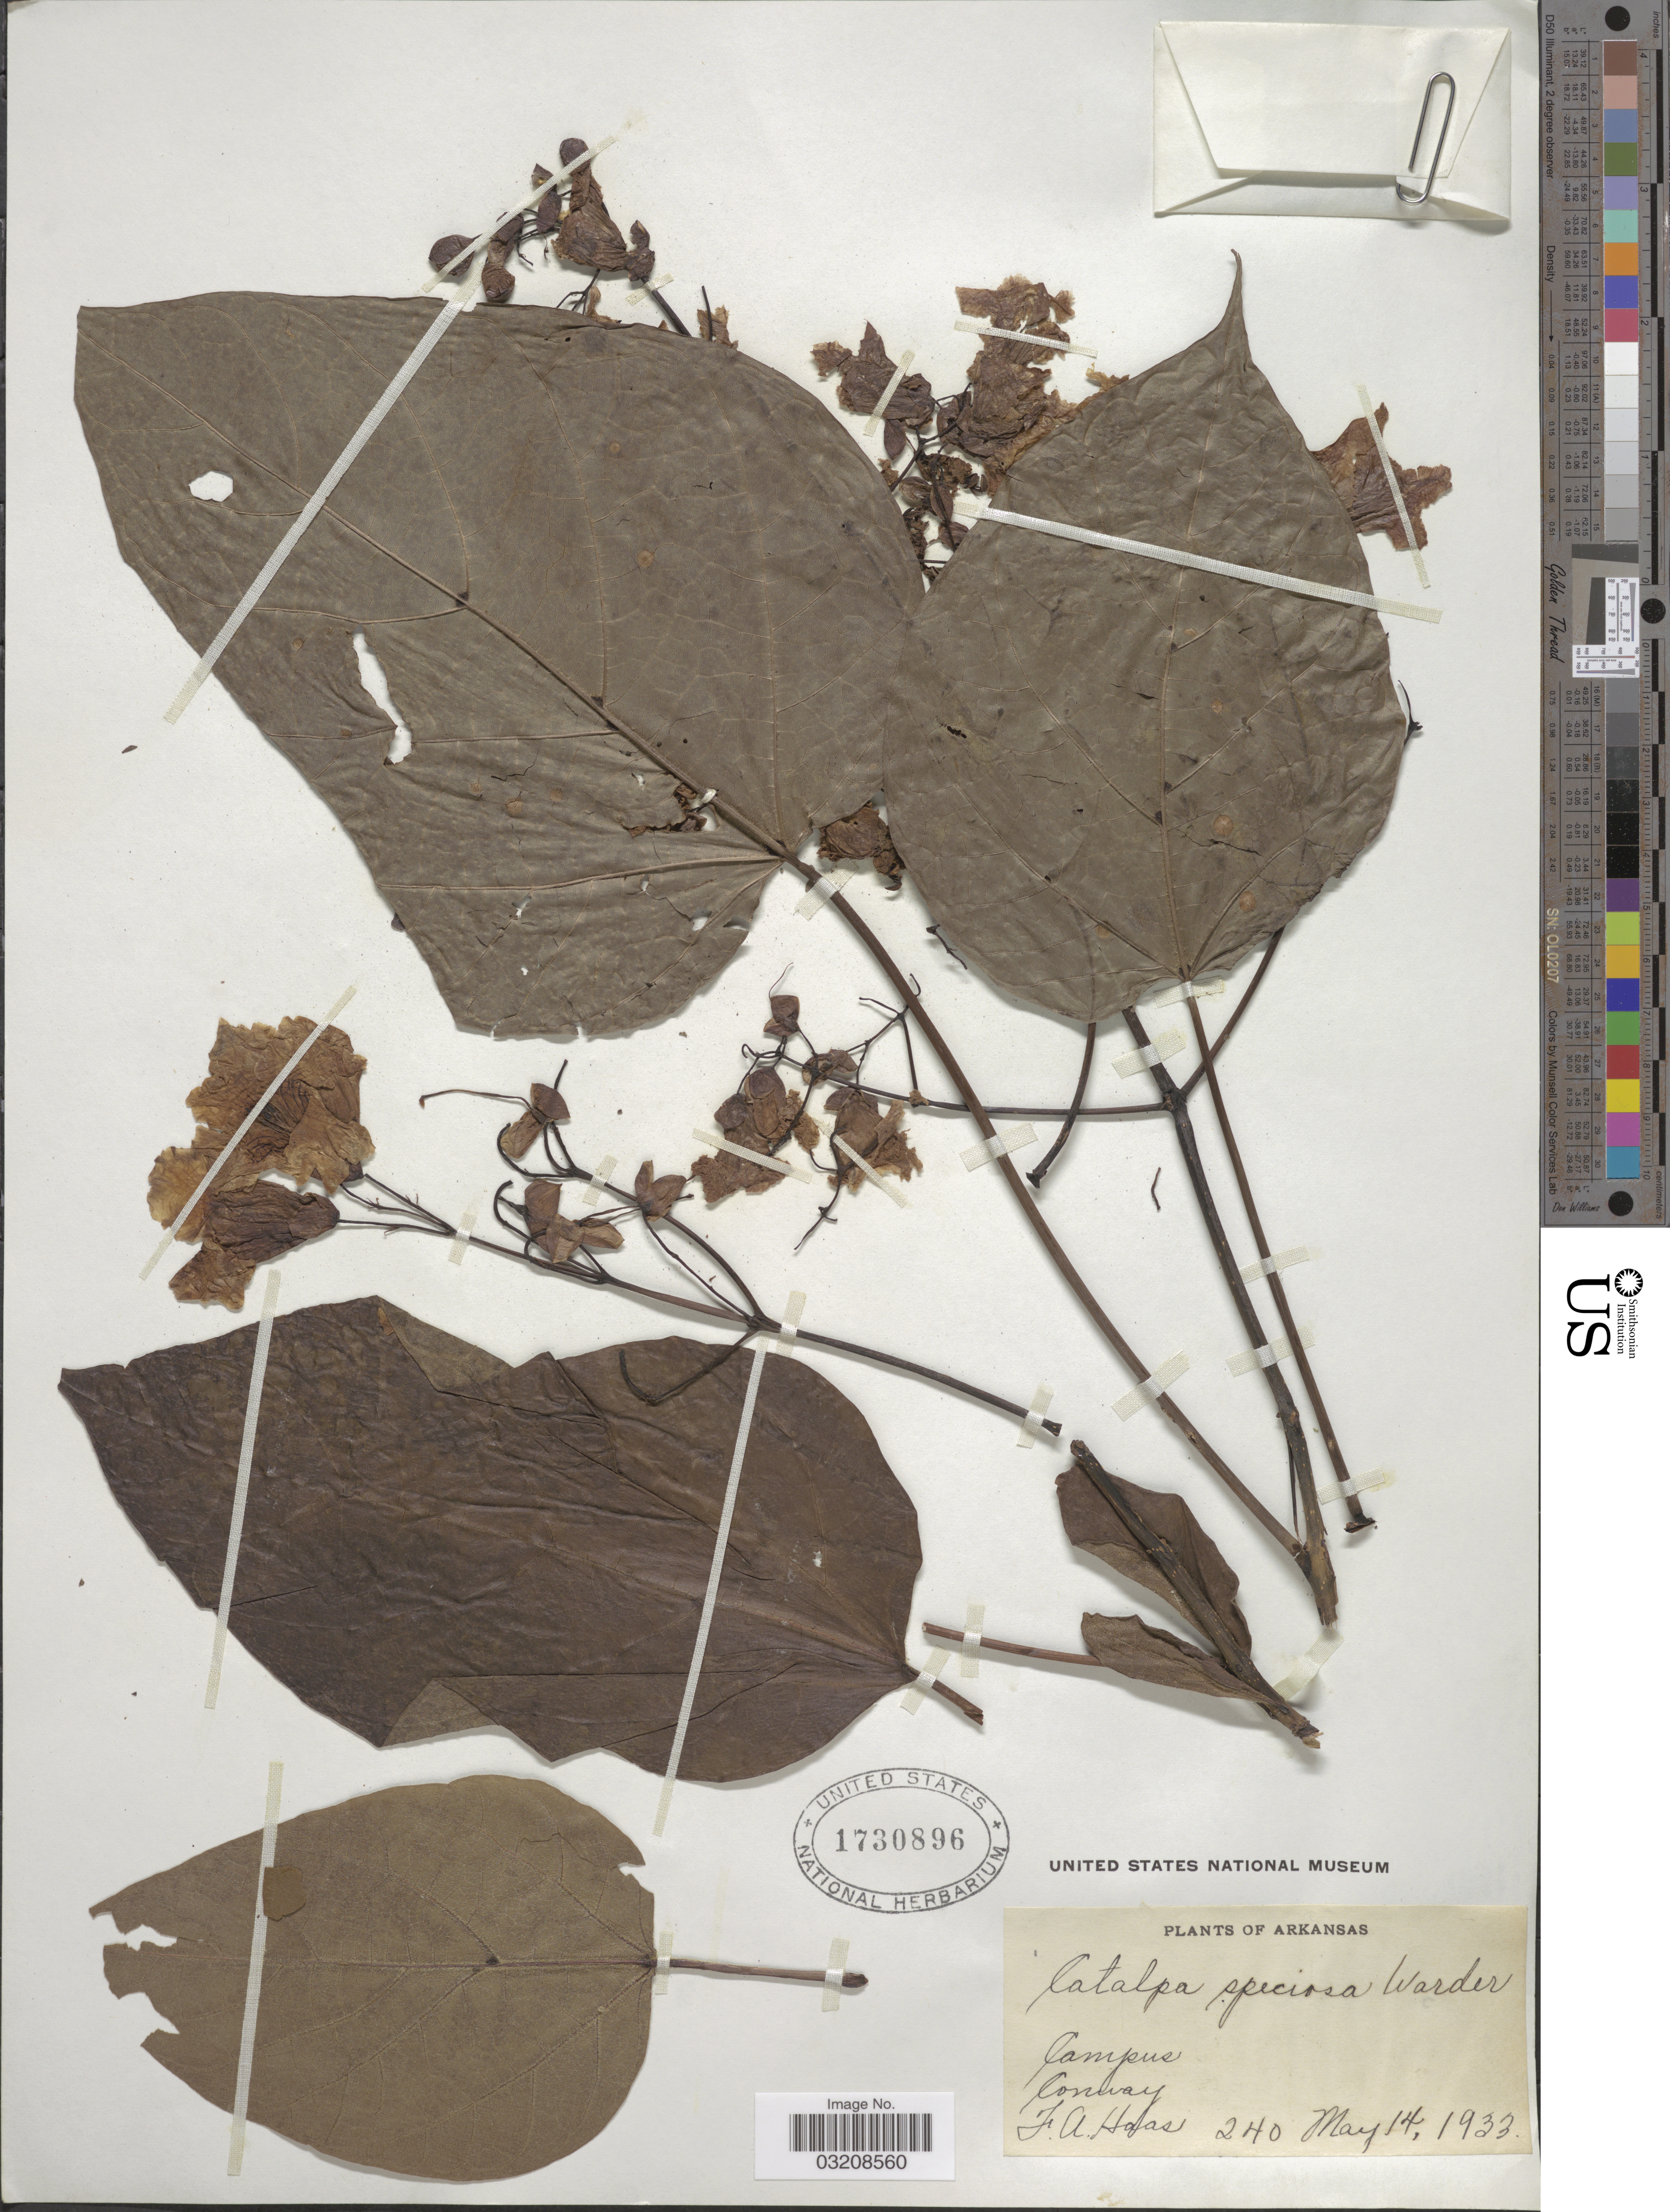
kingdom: Plantae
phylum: Tracheophyta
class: Magnoliopsida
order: Lamiales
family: Bignoniaceae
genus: Catalpa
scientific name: Catalpa speciosa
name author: (Warder) Warder ex Engelm.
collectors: F. A. Haas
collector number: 240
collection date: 1933-05-14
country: United States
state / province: Arkansas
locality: Campus. Conway.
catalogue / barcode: US 1730896